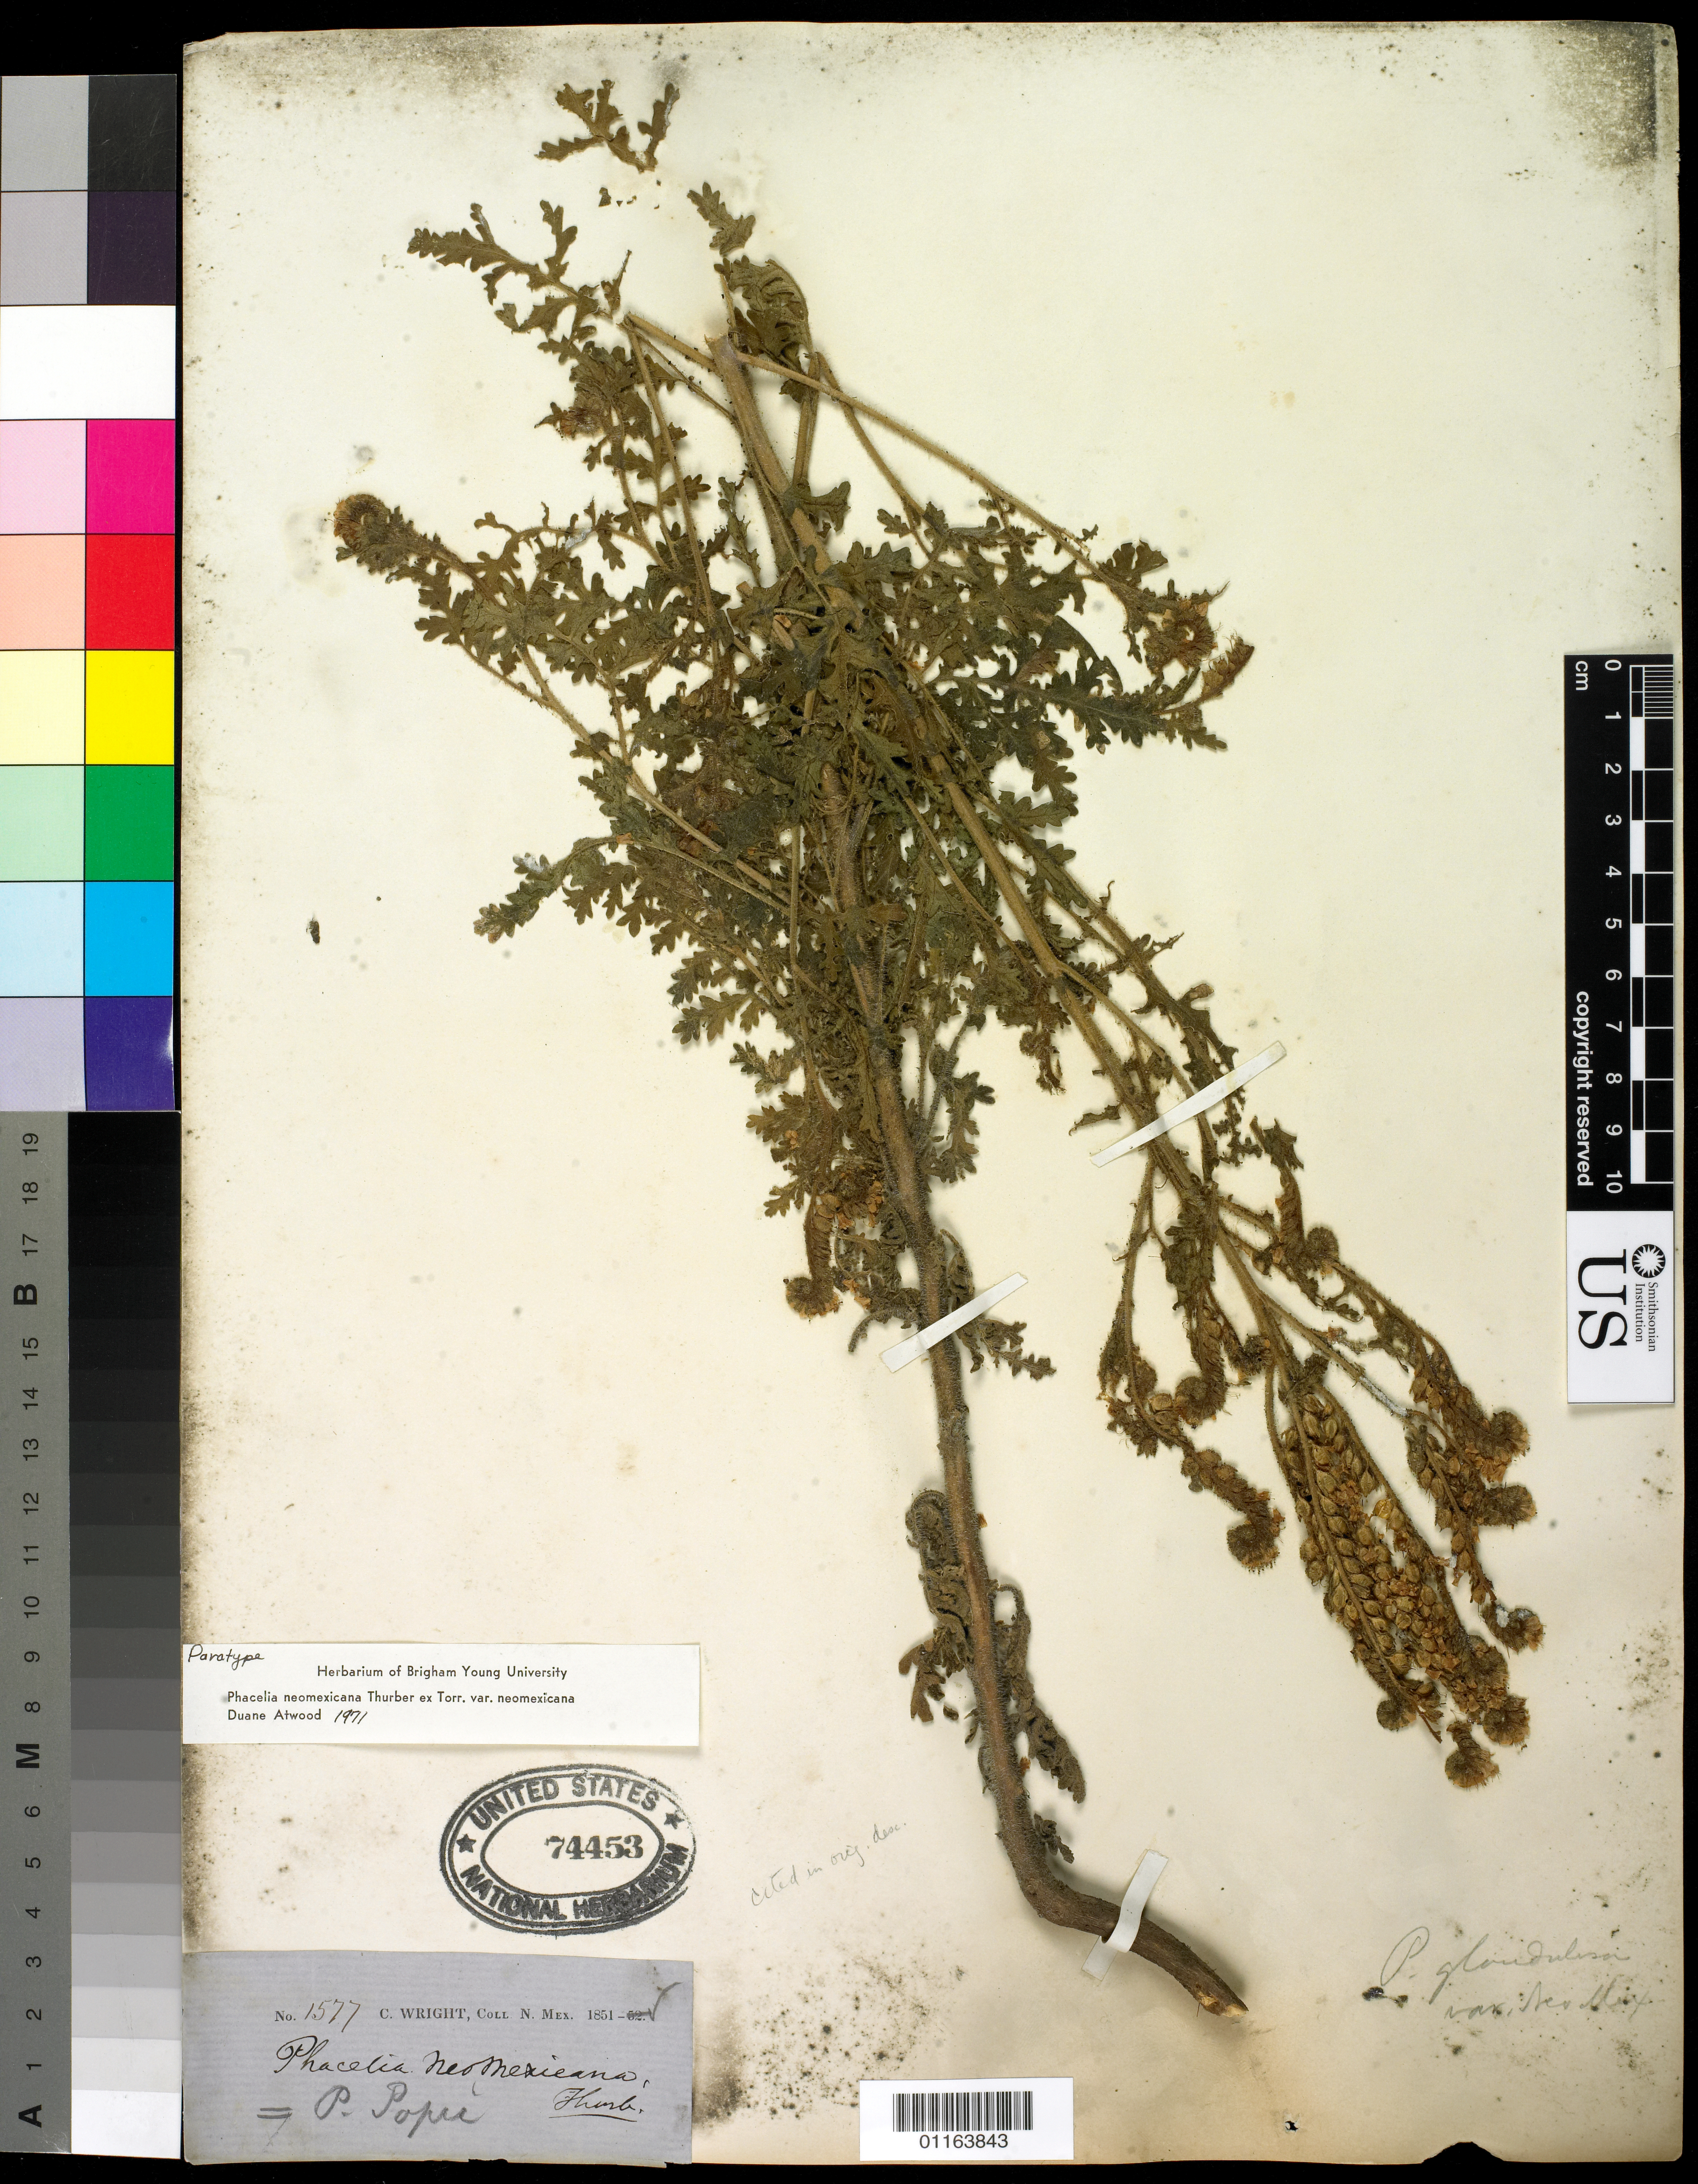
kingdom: Plantae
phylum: Tracheophyta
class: Magnoliopsida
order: Boraginales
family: Hydrophyllaceae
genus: Phacelia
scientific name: Phacelia neomexicana var. neomexicana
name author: Thurb. ex Torr.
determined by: Atwood, D.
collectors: C. Wright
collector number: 1577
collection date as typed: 1851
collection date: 1851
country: United States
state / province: New Mexico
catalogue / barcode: US 74453